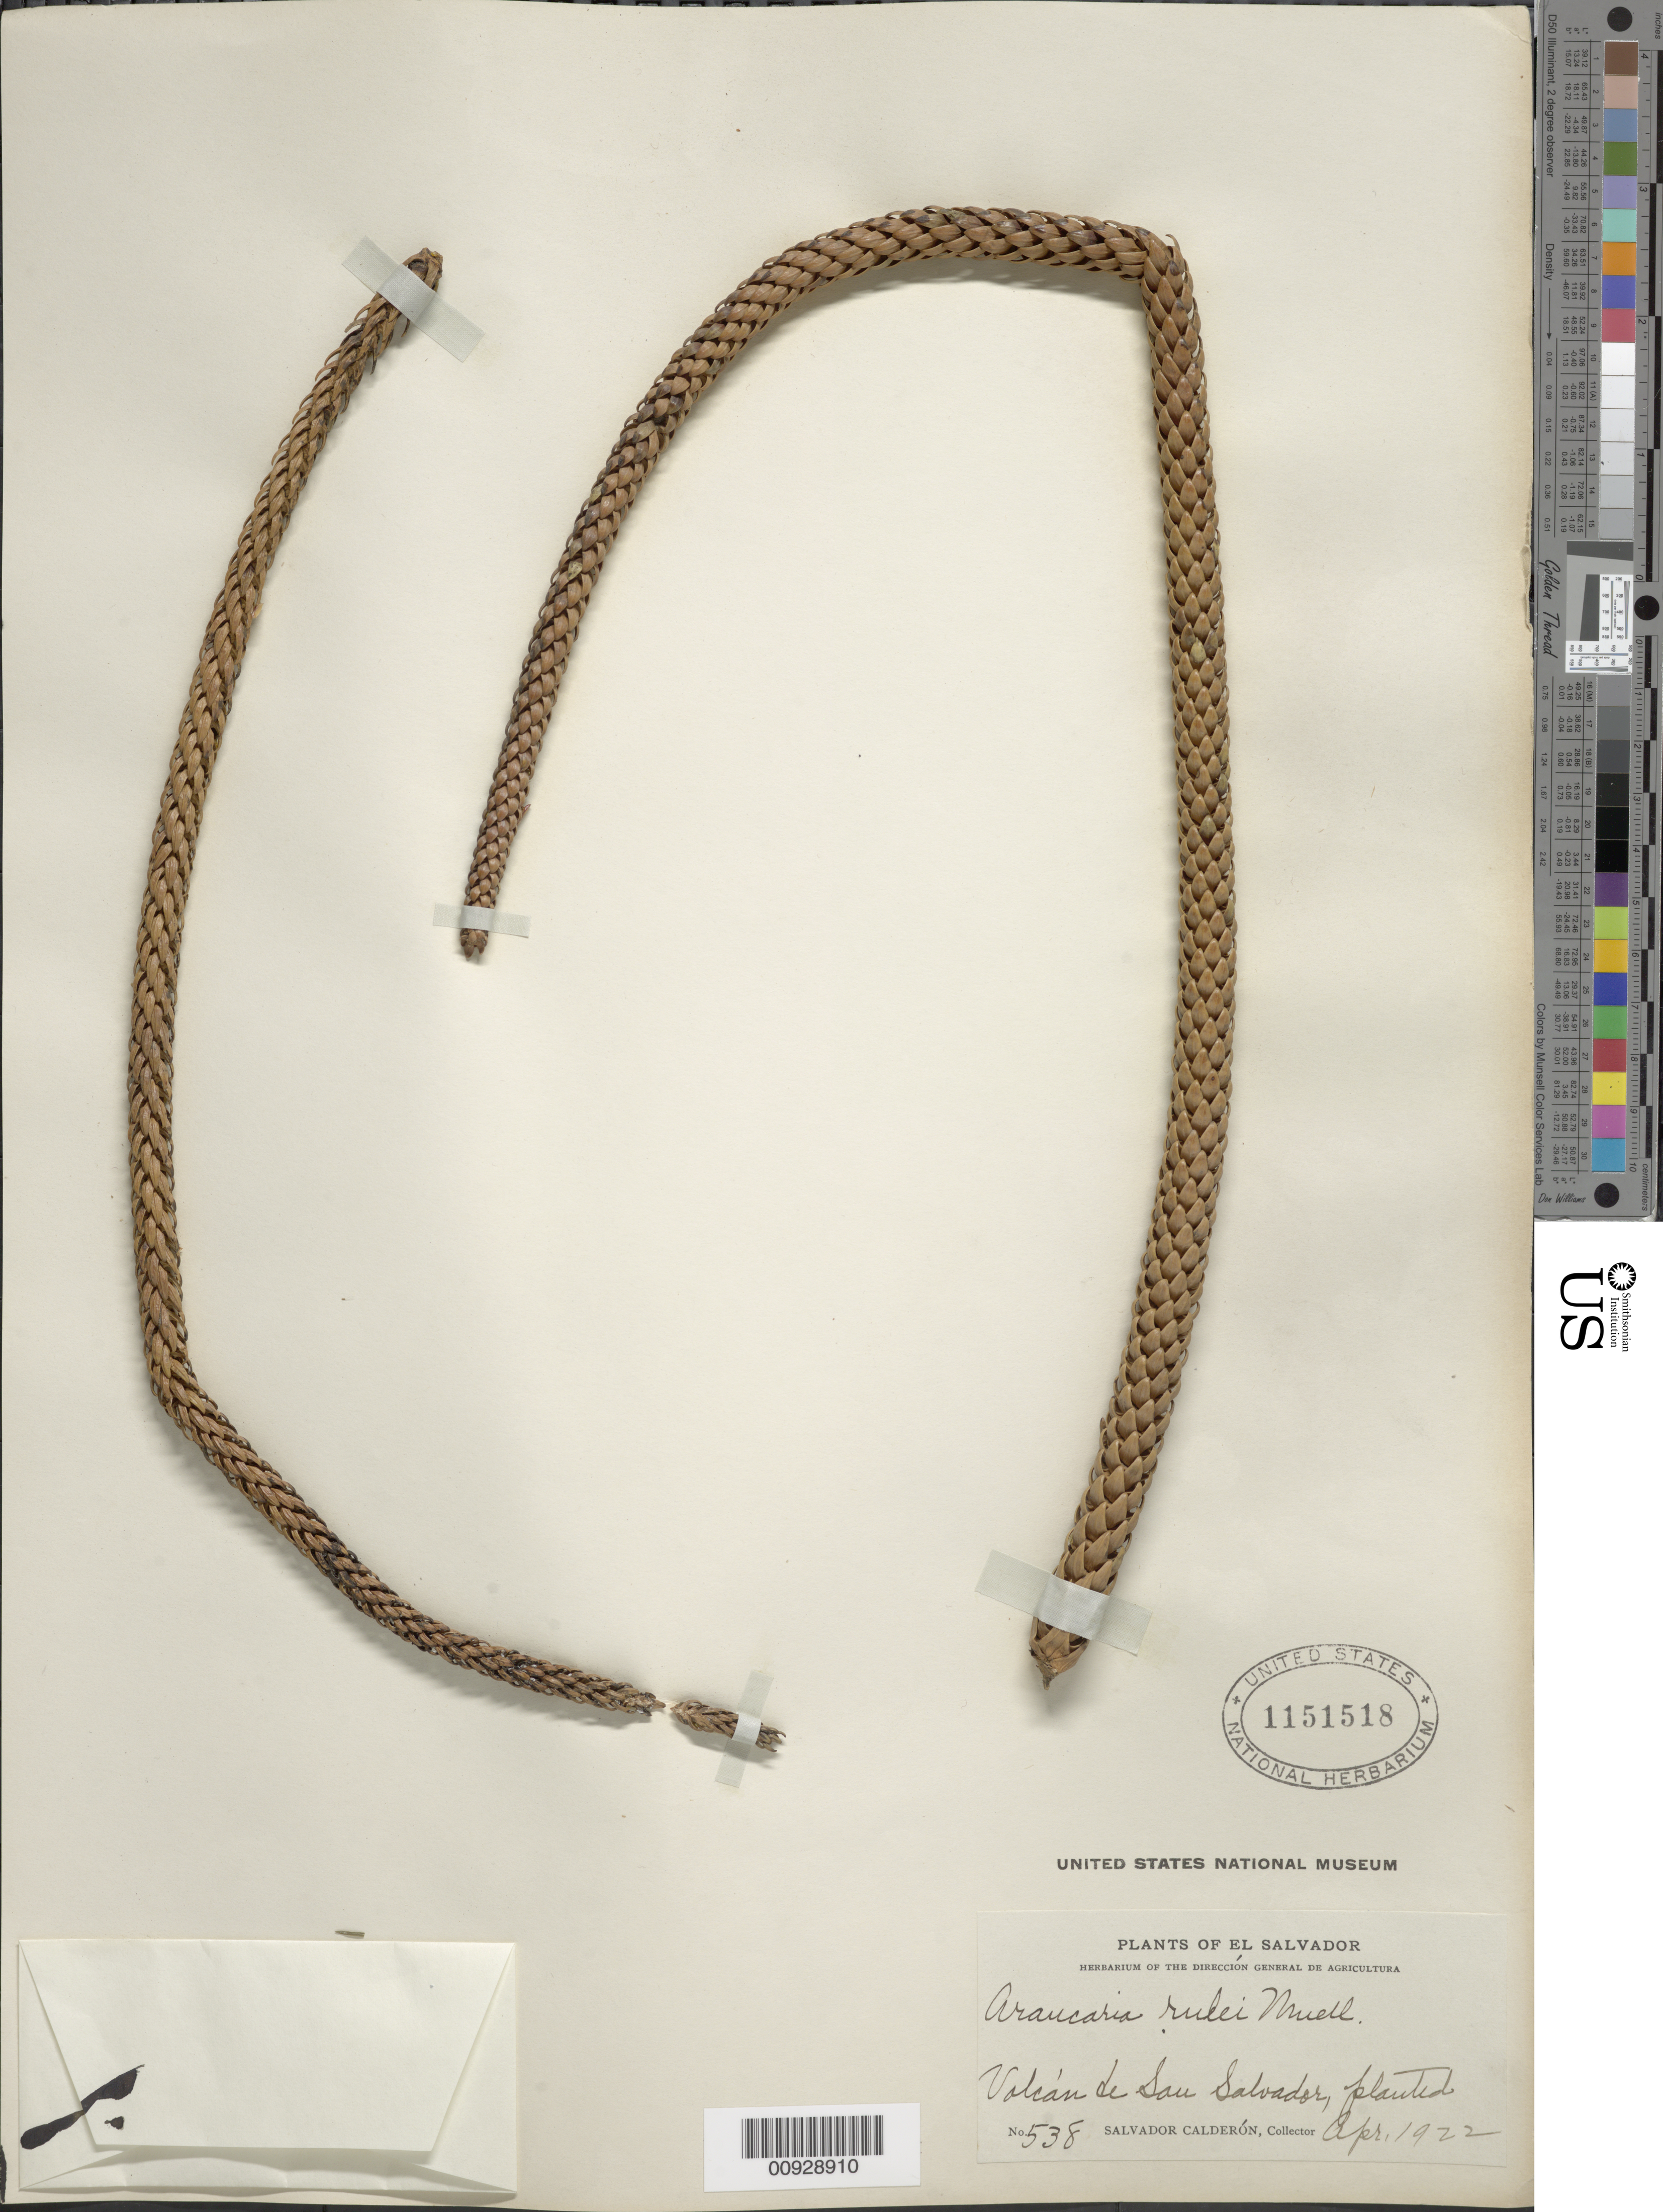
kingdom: Plantae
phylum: Tracheophyta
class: Pinopsida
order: Pinales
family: Araucariaceae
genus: Araucaria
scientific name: Araucaria cunninghamii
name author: Aiton ex D. Don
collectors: S. Calderón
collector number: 538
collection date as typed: Apr 1922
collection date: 1922-04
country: El Salvador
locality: Volcán de San Salvador.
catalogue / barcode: US 1151518